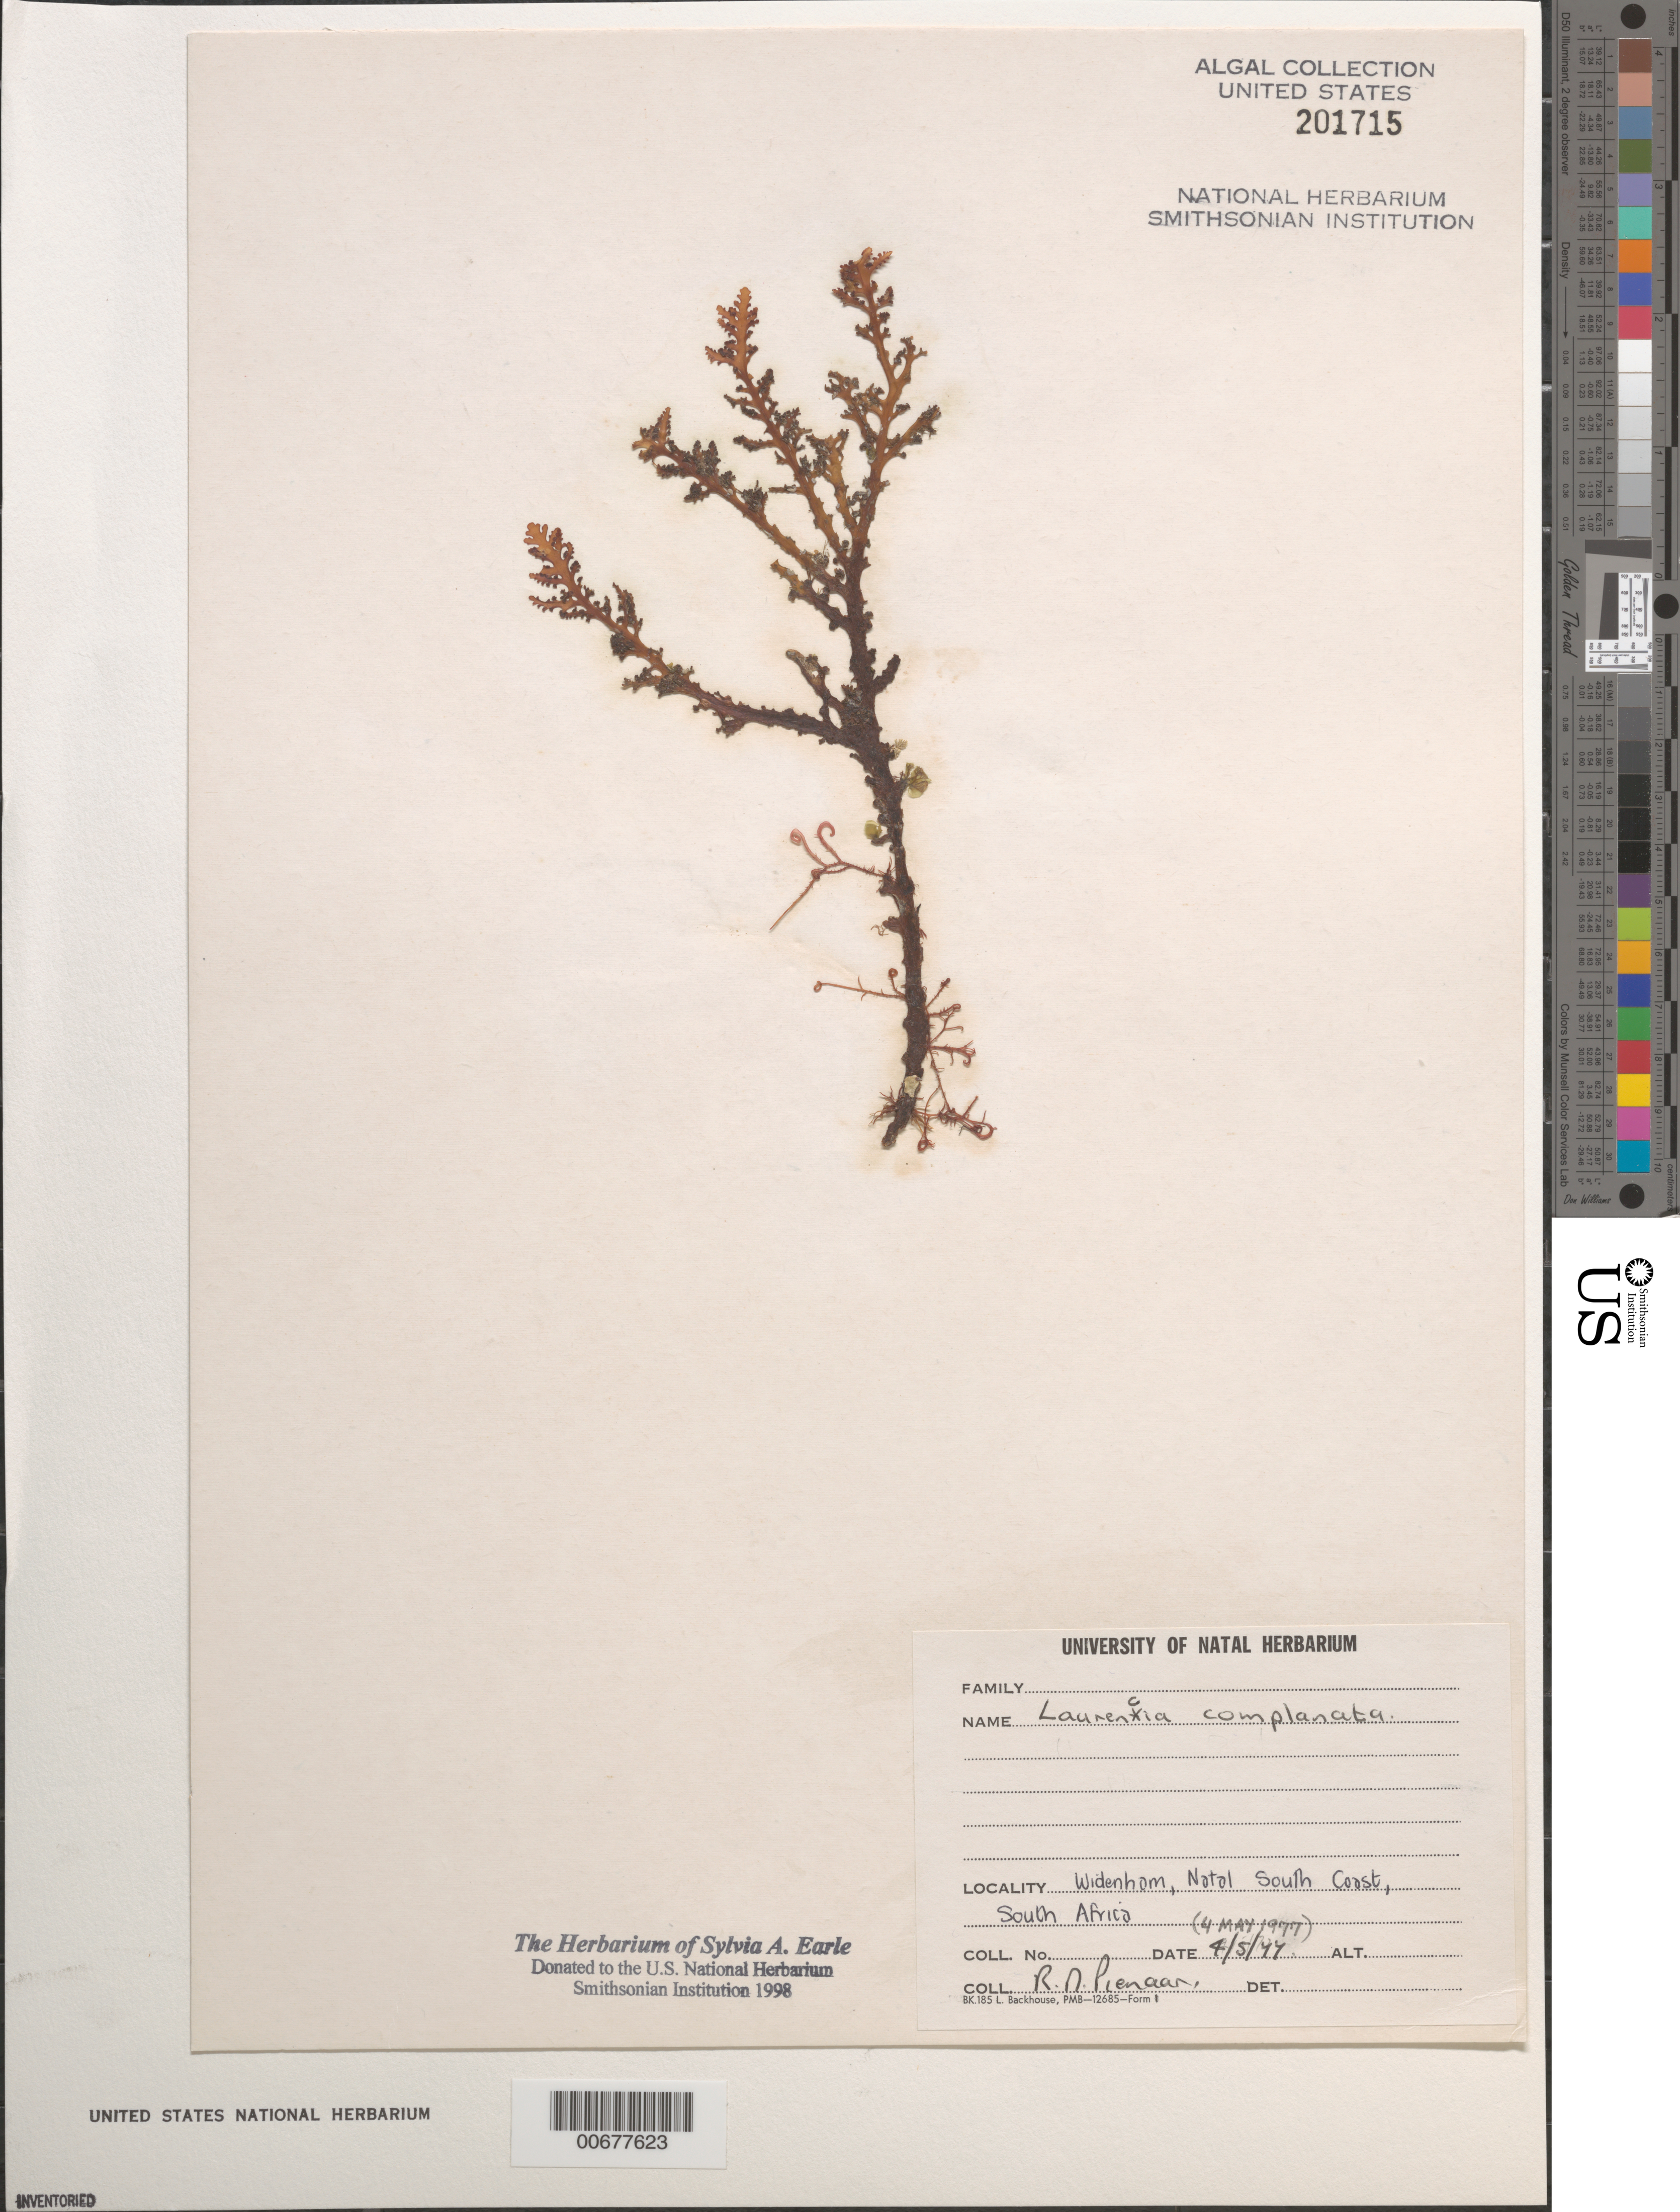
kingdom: Plantae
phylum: Rhodophyta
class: Florideophyceae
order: Ceramiales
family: Rhodomelaceae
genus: Laurencia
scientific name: Laurencia complanata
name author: (Suhr) Kütz.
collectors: R. Pienaar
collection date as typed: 04 May 1977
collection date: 1977-05-04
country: South Africa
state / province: KwaZulu-Natal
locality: Widenham (Wydenham), South Coast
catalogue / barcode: US 201715